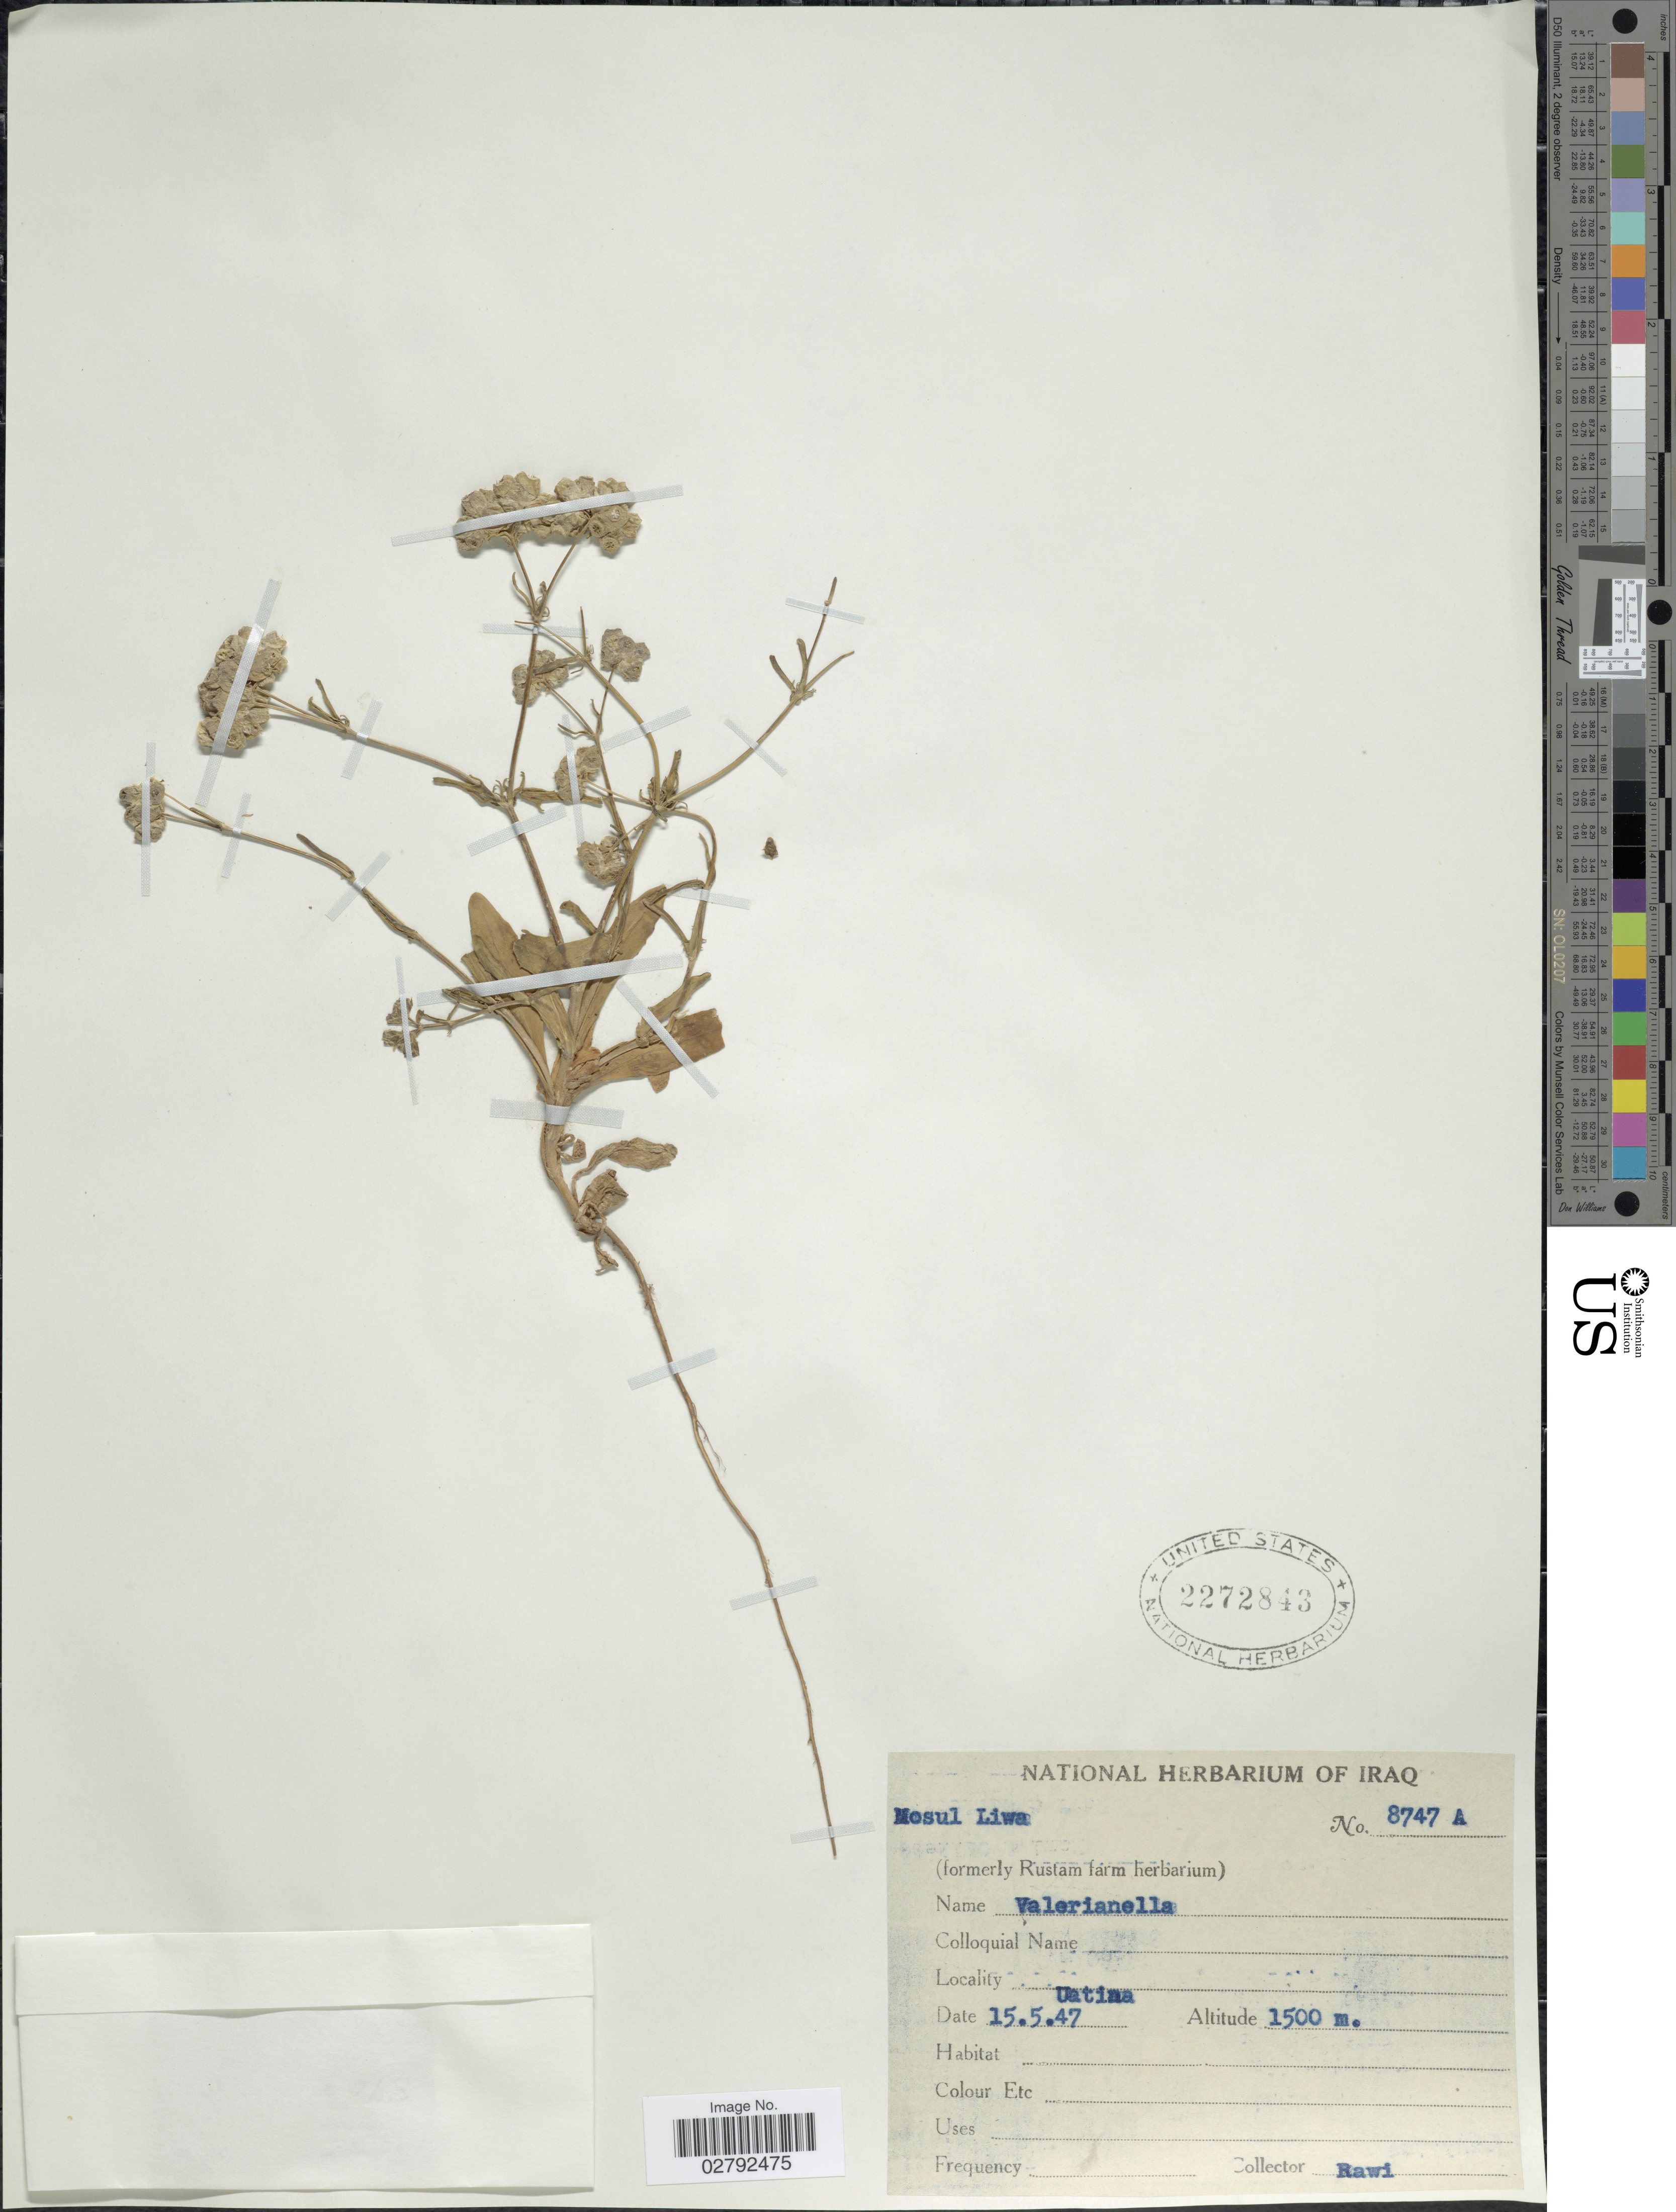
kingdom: Plantae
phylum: Tracheophyta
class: Magnoliopsida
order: Dipsacales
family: Caprifoliaceae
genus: Valerianella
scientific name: Valerianella sp.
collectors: -. Rawi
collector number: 8747A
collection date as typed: Transcribed d/m/y: 15/5/47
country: Iraq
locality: Uatiaa [interpreted]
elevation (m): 1500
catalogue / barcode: US 2272843